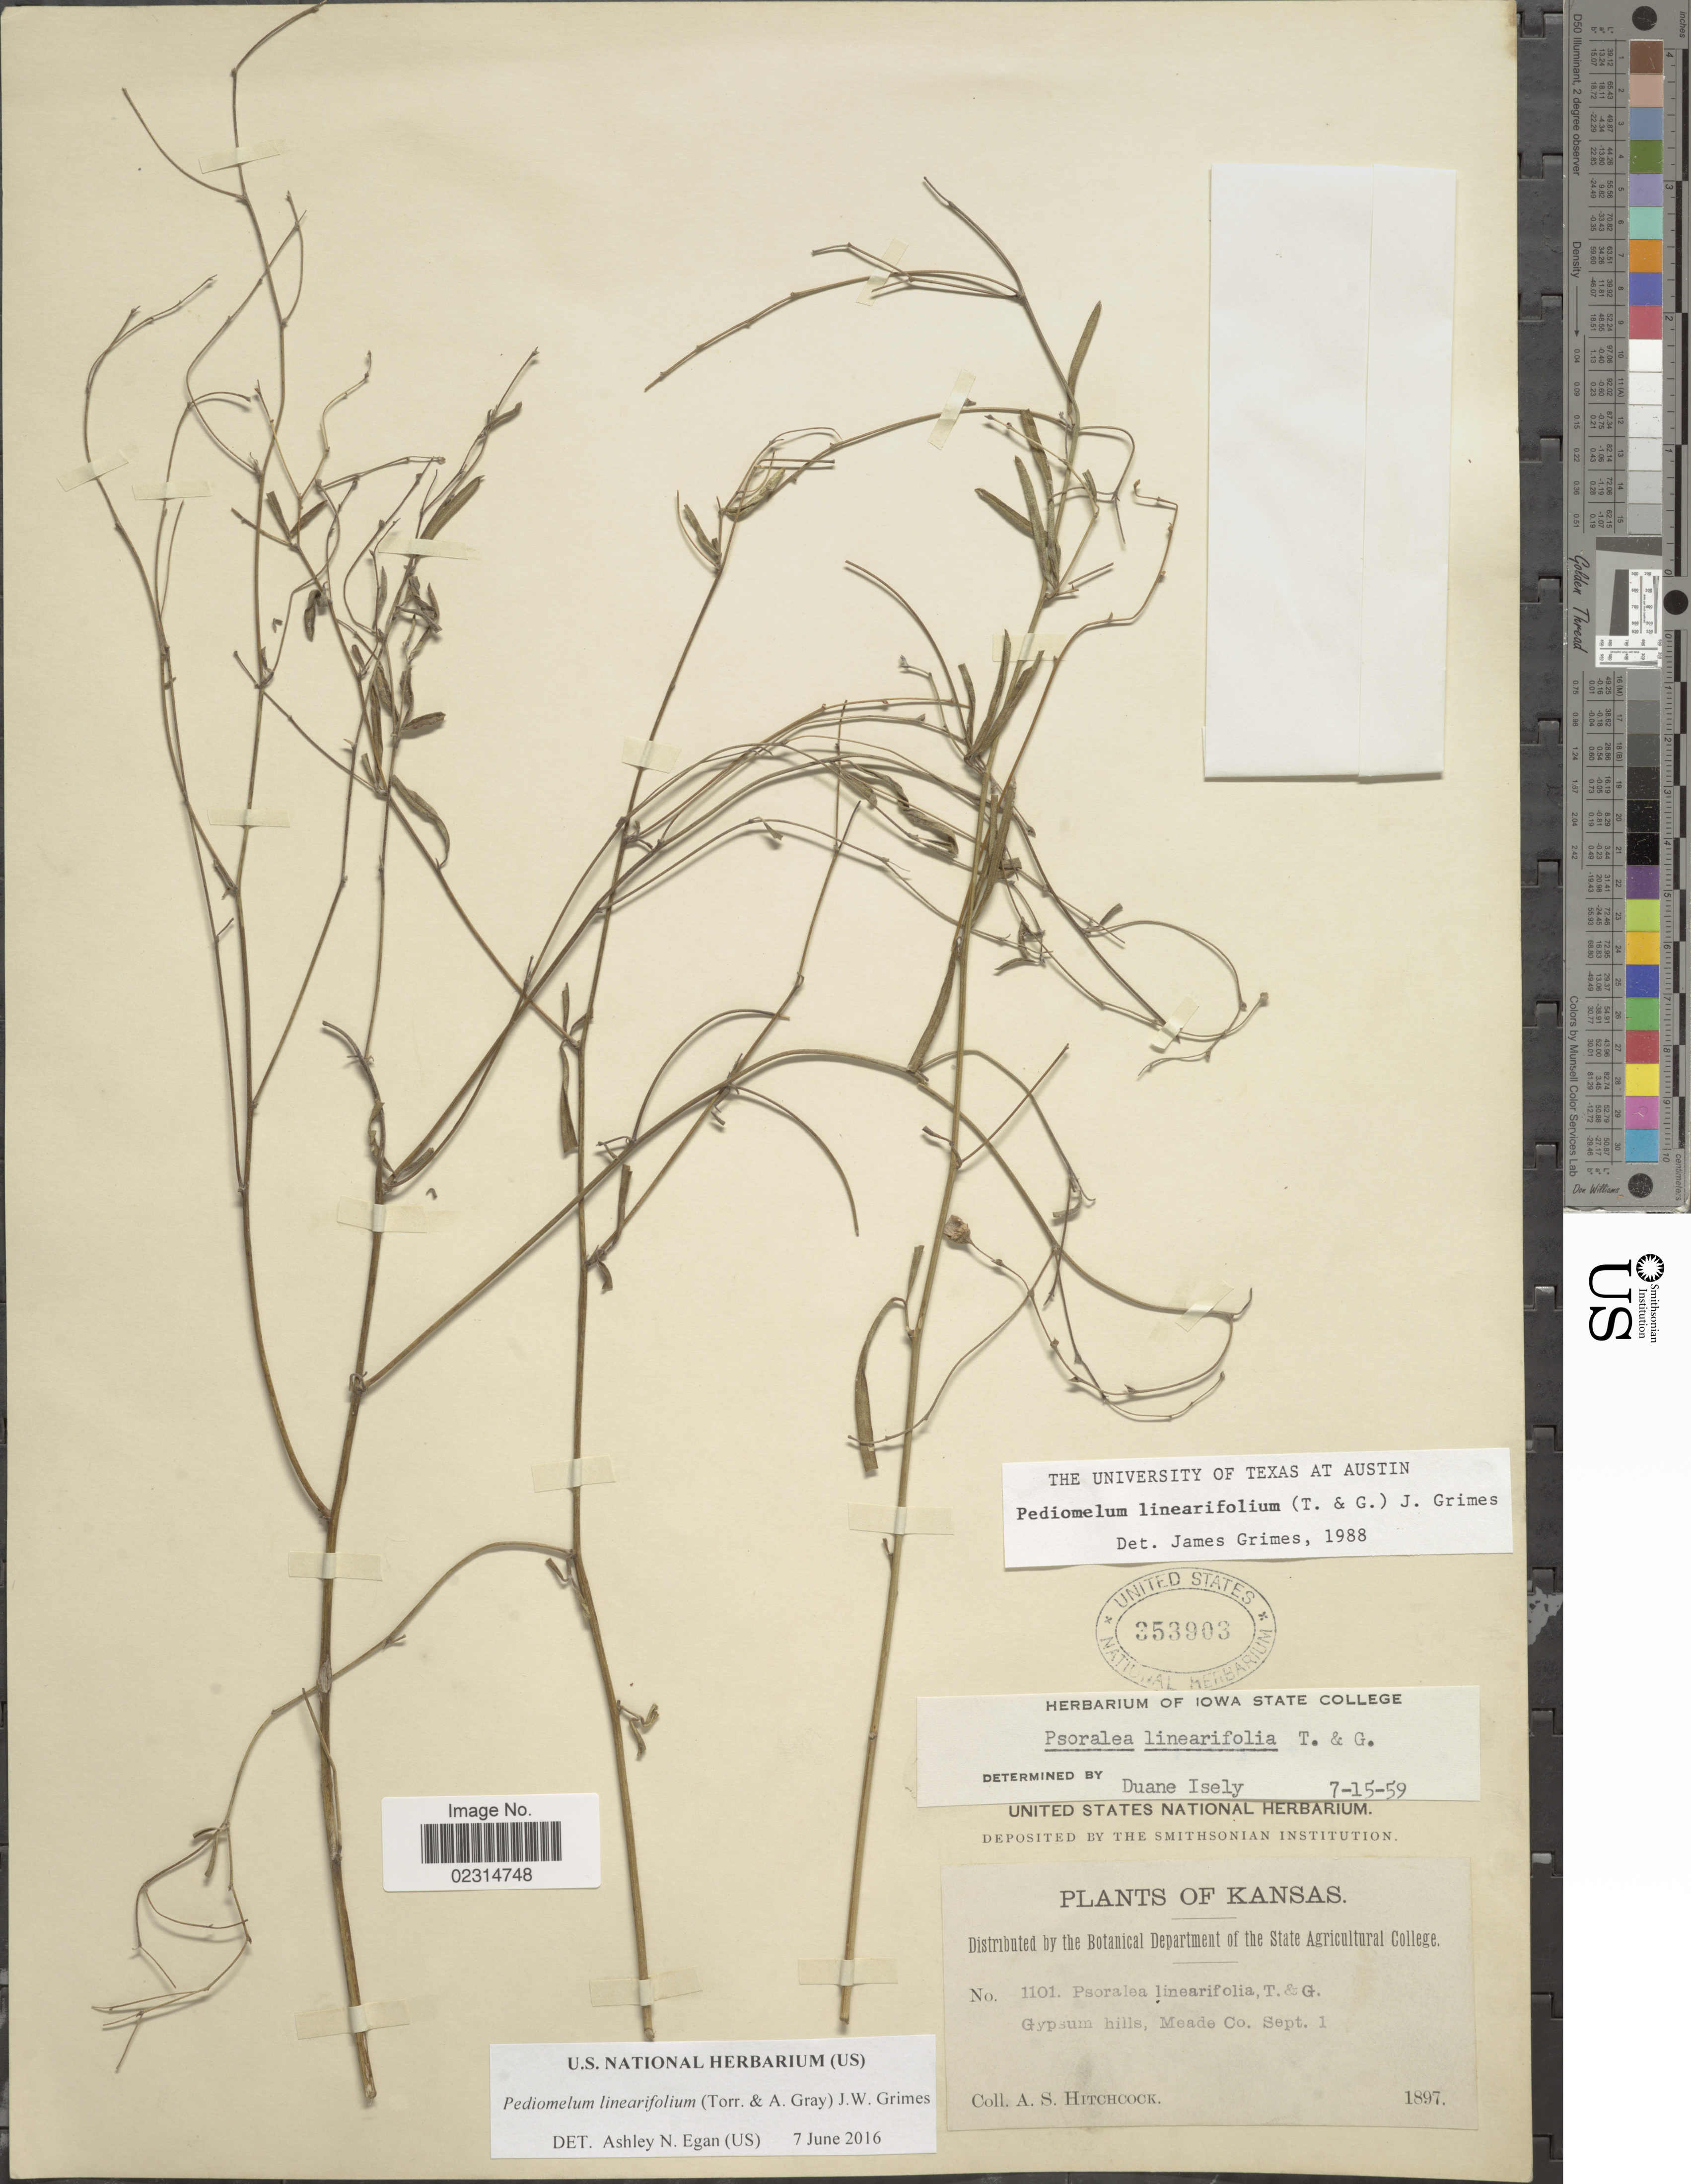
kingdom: Plantae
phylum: Tracheophyta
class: Magnoliopsida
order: Fabales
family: Fabaceae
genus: Pediomelum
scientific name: Pediomelum linearifolium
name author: (Torr. & A. Gray) J.W. Grimes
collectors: A. S. Hitchcock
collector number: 1101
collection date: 1897-09-01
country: United States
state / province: Kansas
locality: Gypsum hills, Meade Co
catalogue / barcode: US 353903